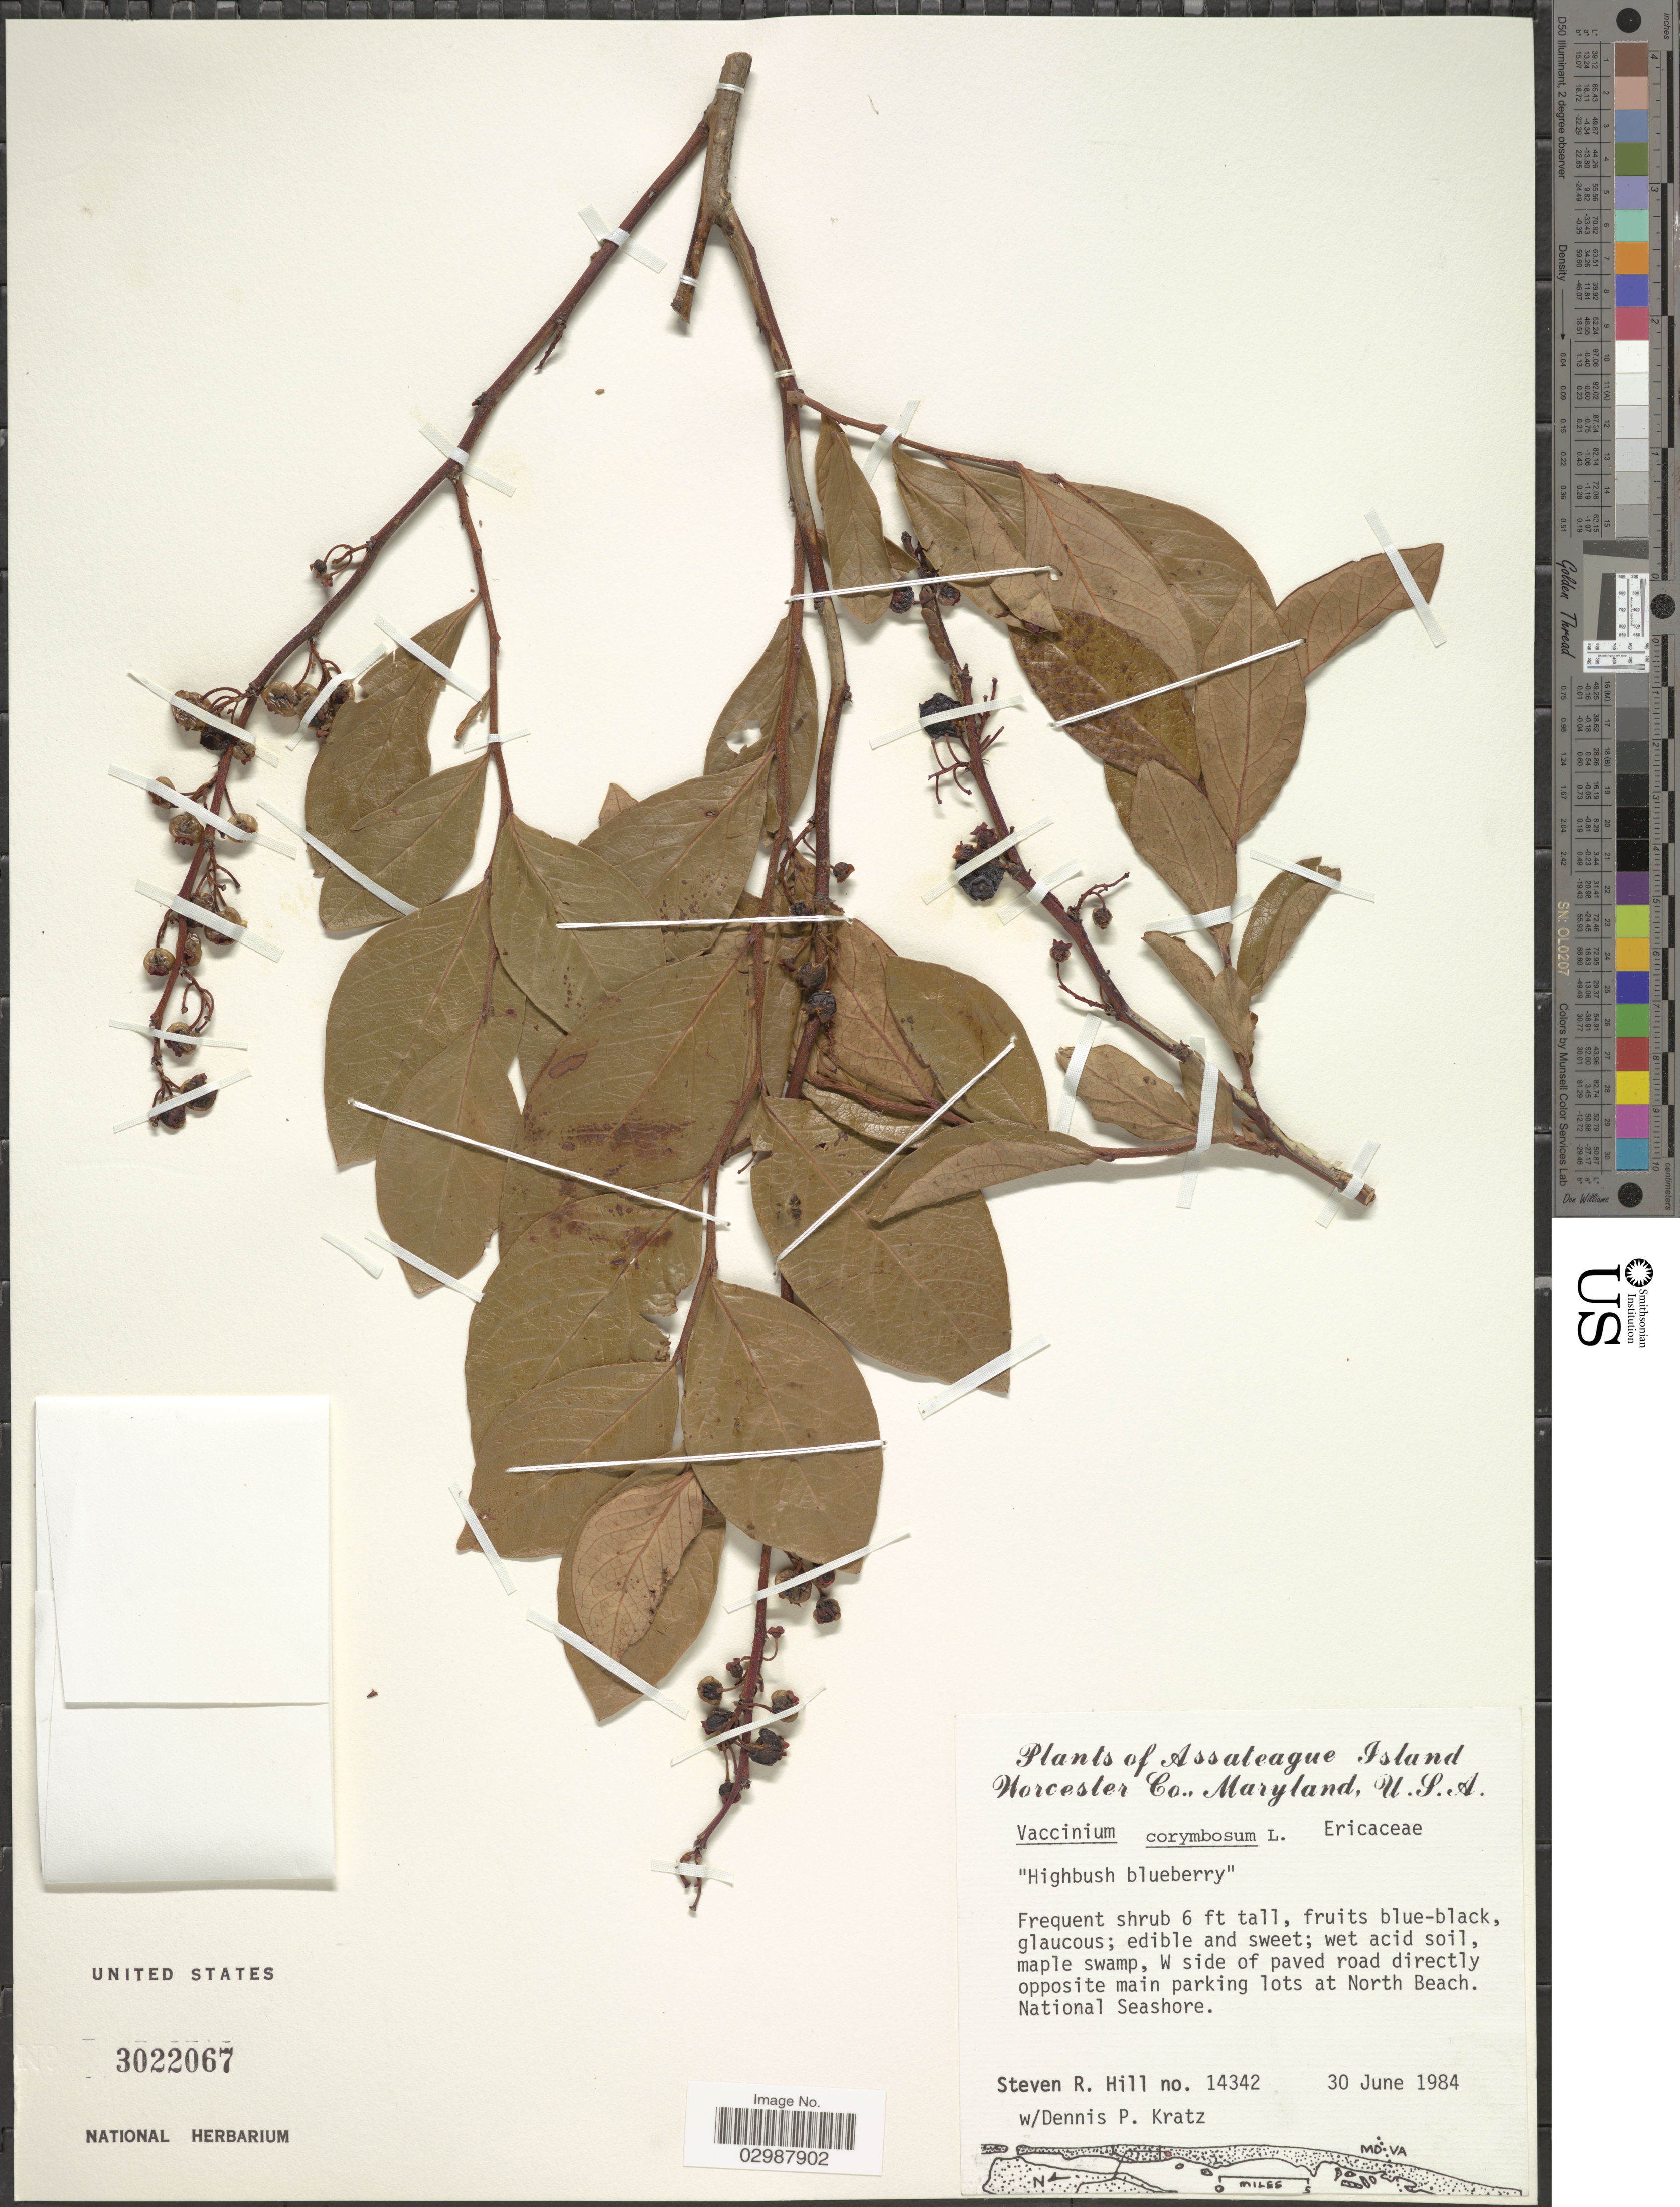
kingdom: Plantae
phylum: Tracheophyta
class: Magnoliopsida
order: Ericales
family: Ericaceae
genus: Vaccinium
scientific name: Vaccinium corymbosum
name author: L.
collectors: S. Hill & D. Kratz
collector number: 14342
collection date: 1984-06-30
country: United States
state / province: Maryland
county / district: Worcester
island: Assateague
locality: Wet acid soil, maple swamp, W side of paved road directly opposite main parking lots at North Beach, Assateague Island National Seashore.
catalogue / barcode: US 3022067